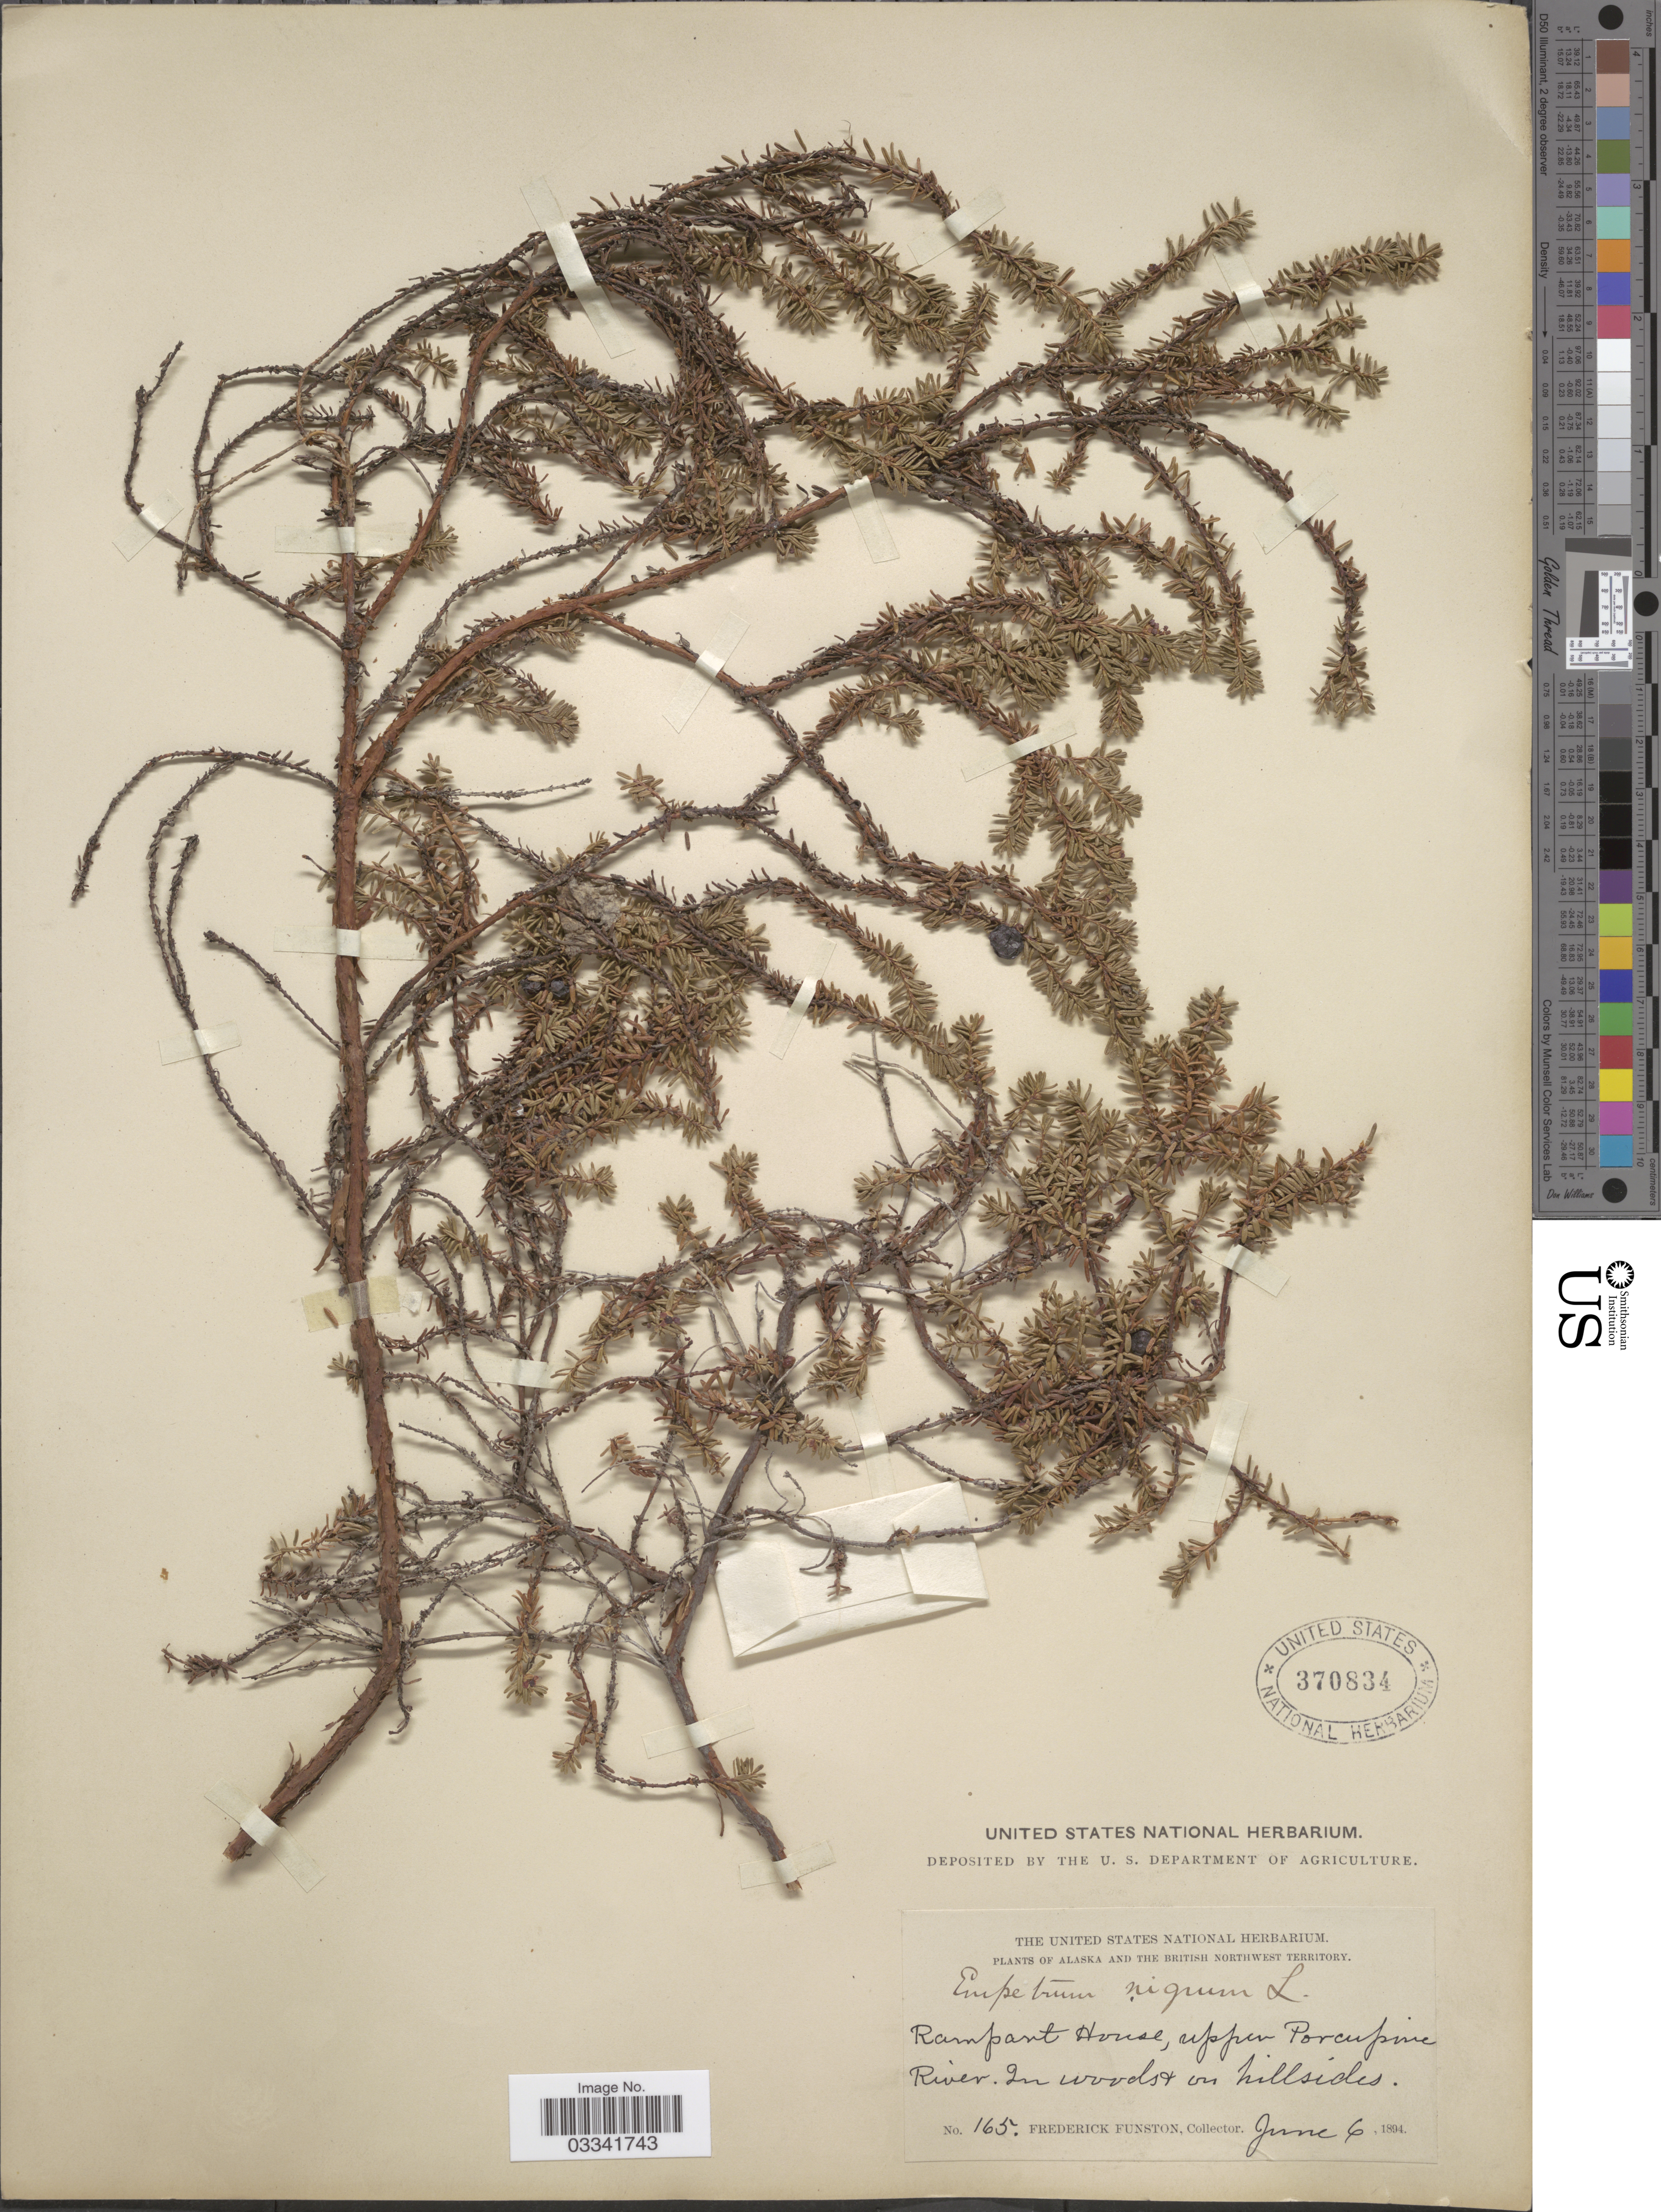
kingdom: Plantae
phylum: Tracheophyta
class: Magnoliopsida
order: Ericales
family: Ericaceae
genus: Empetrum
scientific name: Empetrum nigrum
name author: L.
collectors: F. Funston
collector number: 165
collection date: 1894-06-06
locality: Alaska and the British Northwest Territory. Rampant House, upper Porcupine River.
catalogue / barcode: US 370834